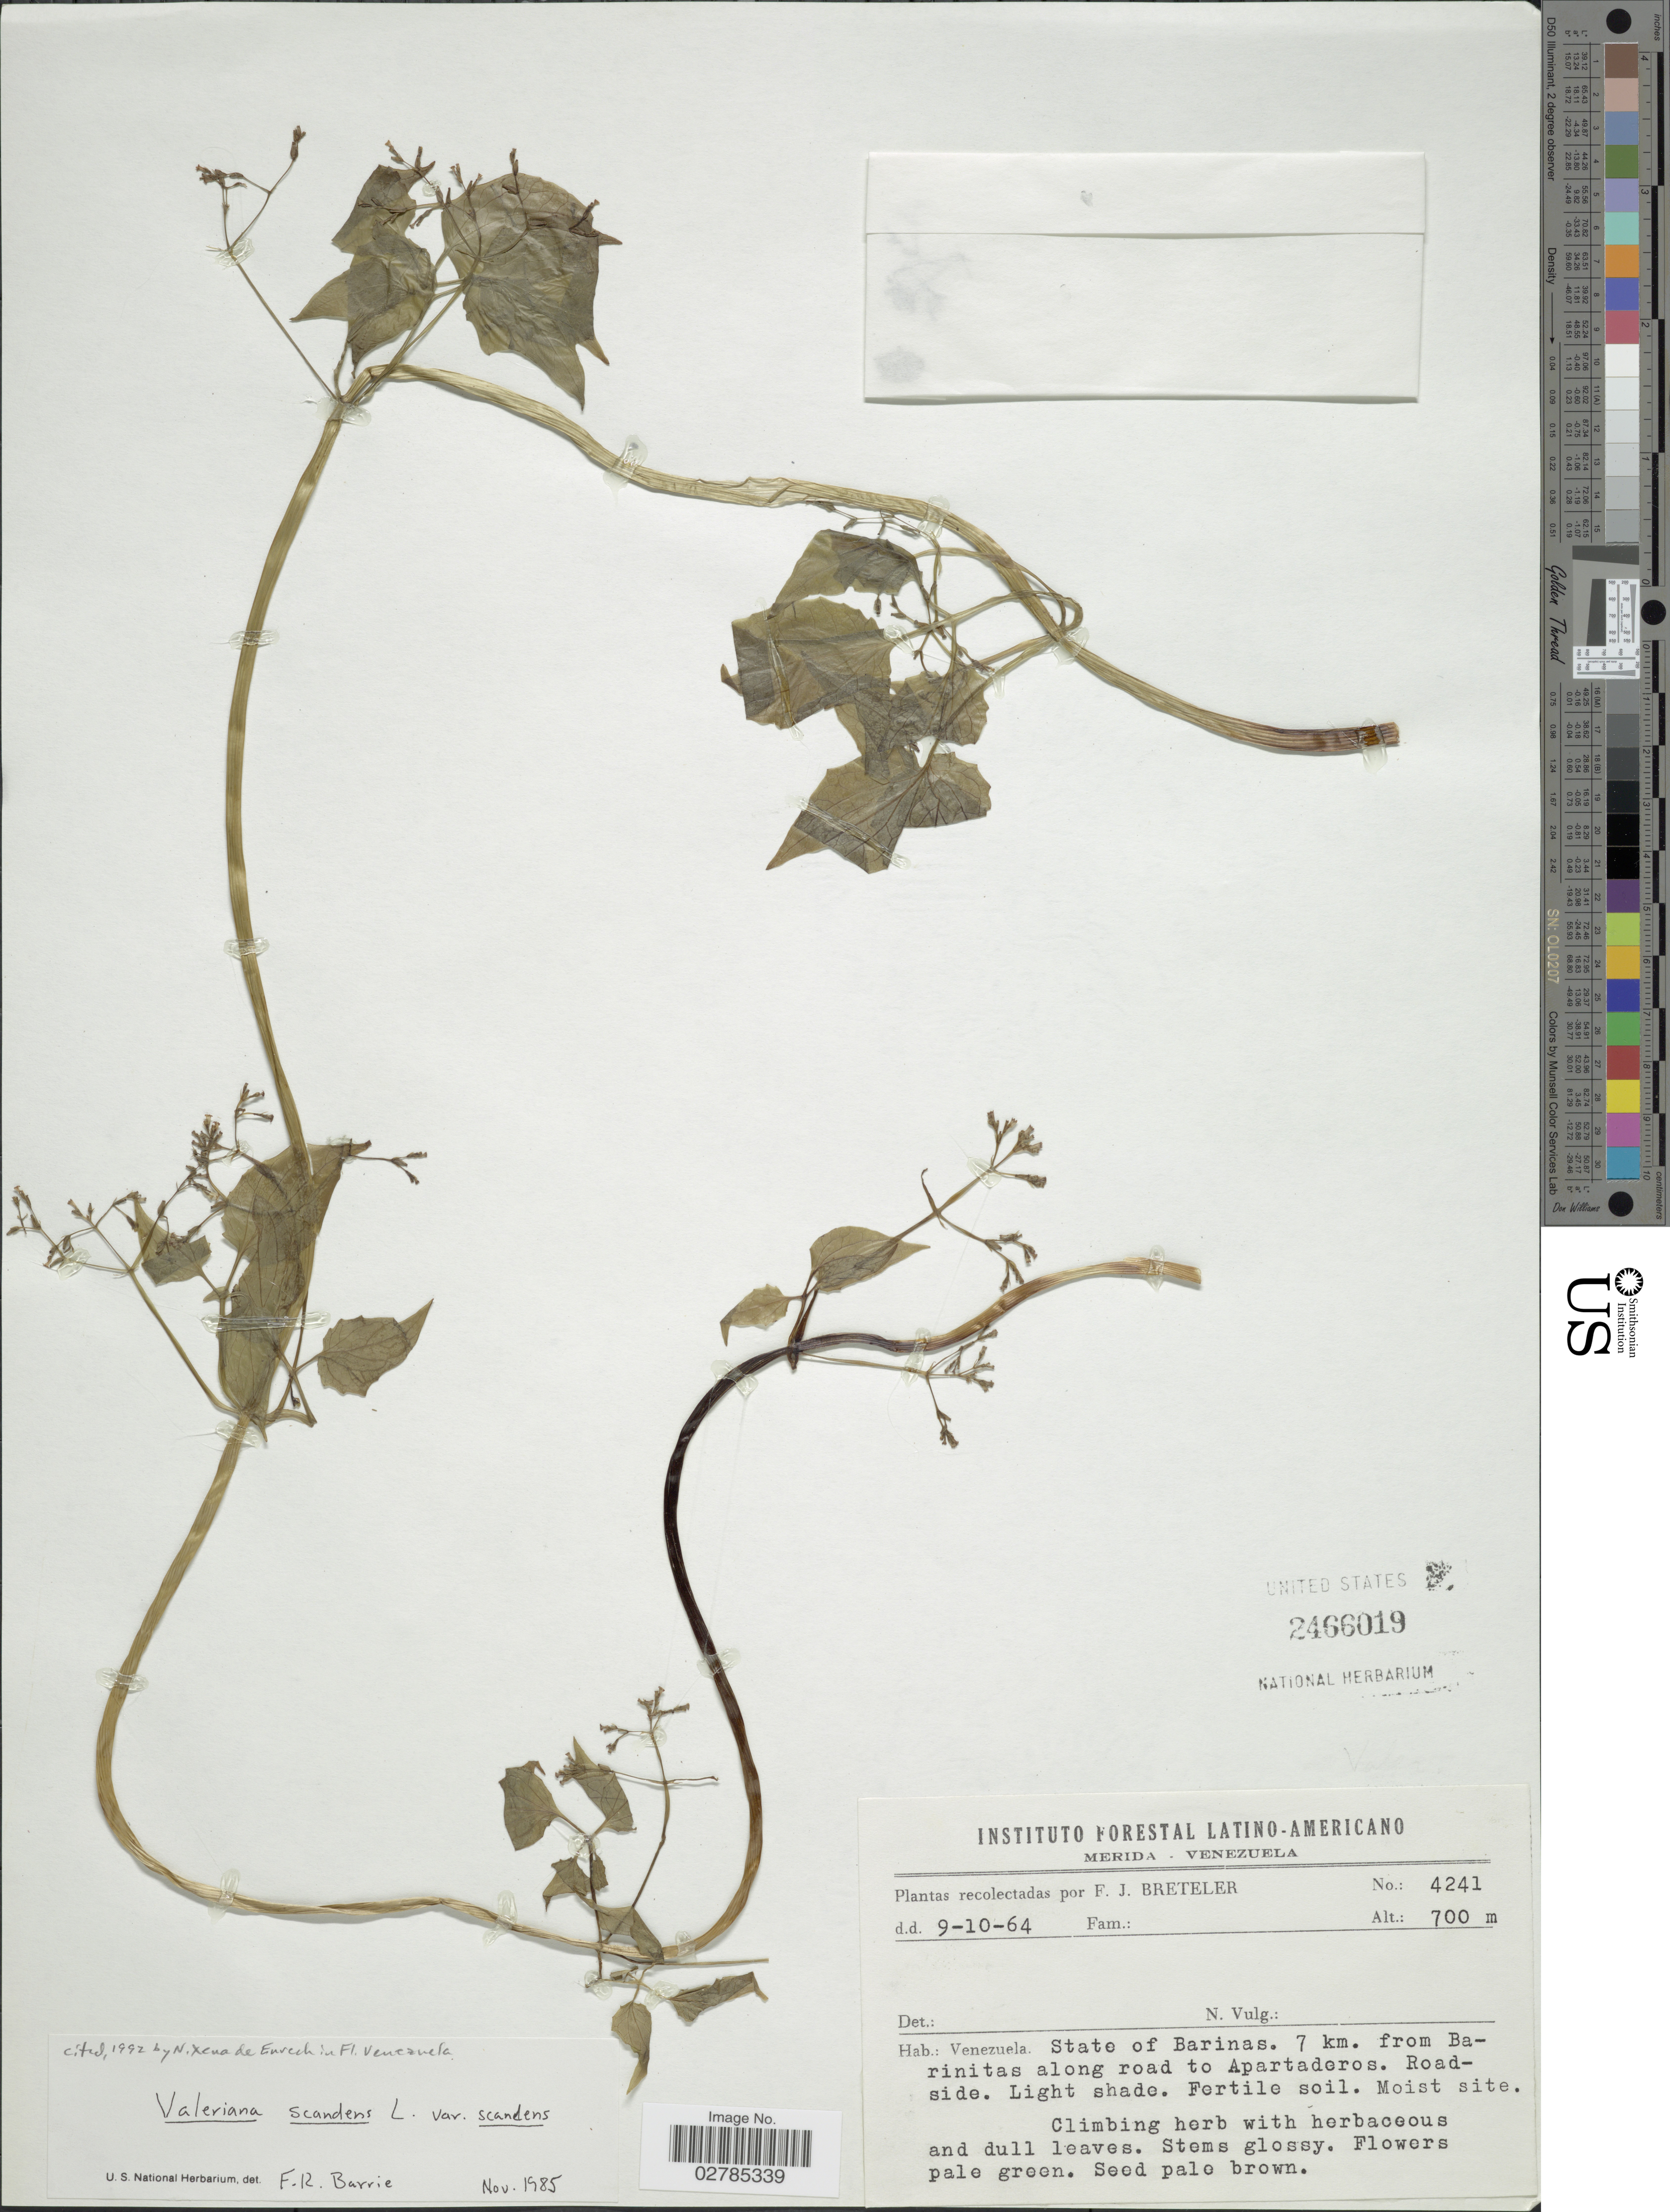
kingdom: Plantae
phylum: Tracheophyta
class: Magnoliopsida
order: Dipsacales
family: Caprifoliaceae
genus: Valeriana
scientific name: Valeriana scandens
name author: L.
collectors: F. J. Breteler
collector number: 4241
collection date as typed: Transcribed d/m/y: 9/10/64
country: Venezuela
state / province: Barinas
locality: State of Barinas. 7 km. from Barinitas along road to Apartaderos. Roadside.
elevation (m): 700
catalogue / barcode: US 2466019